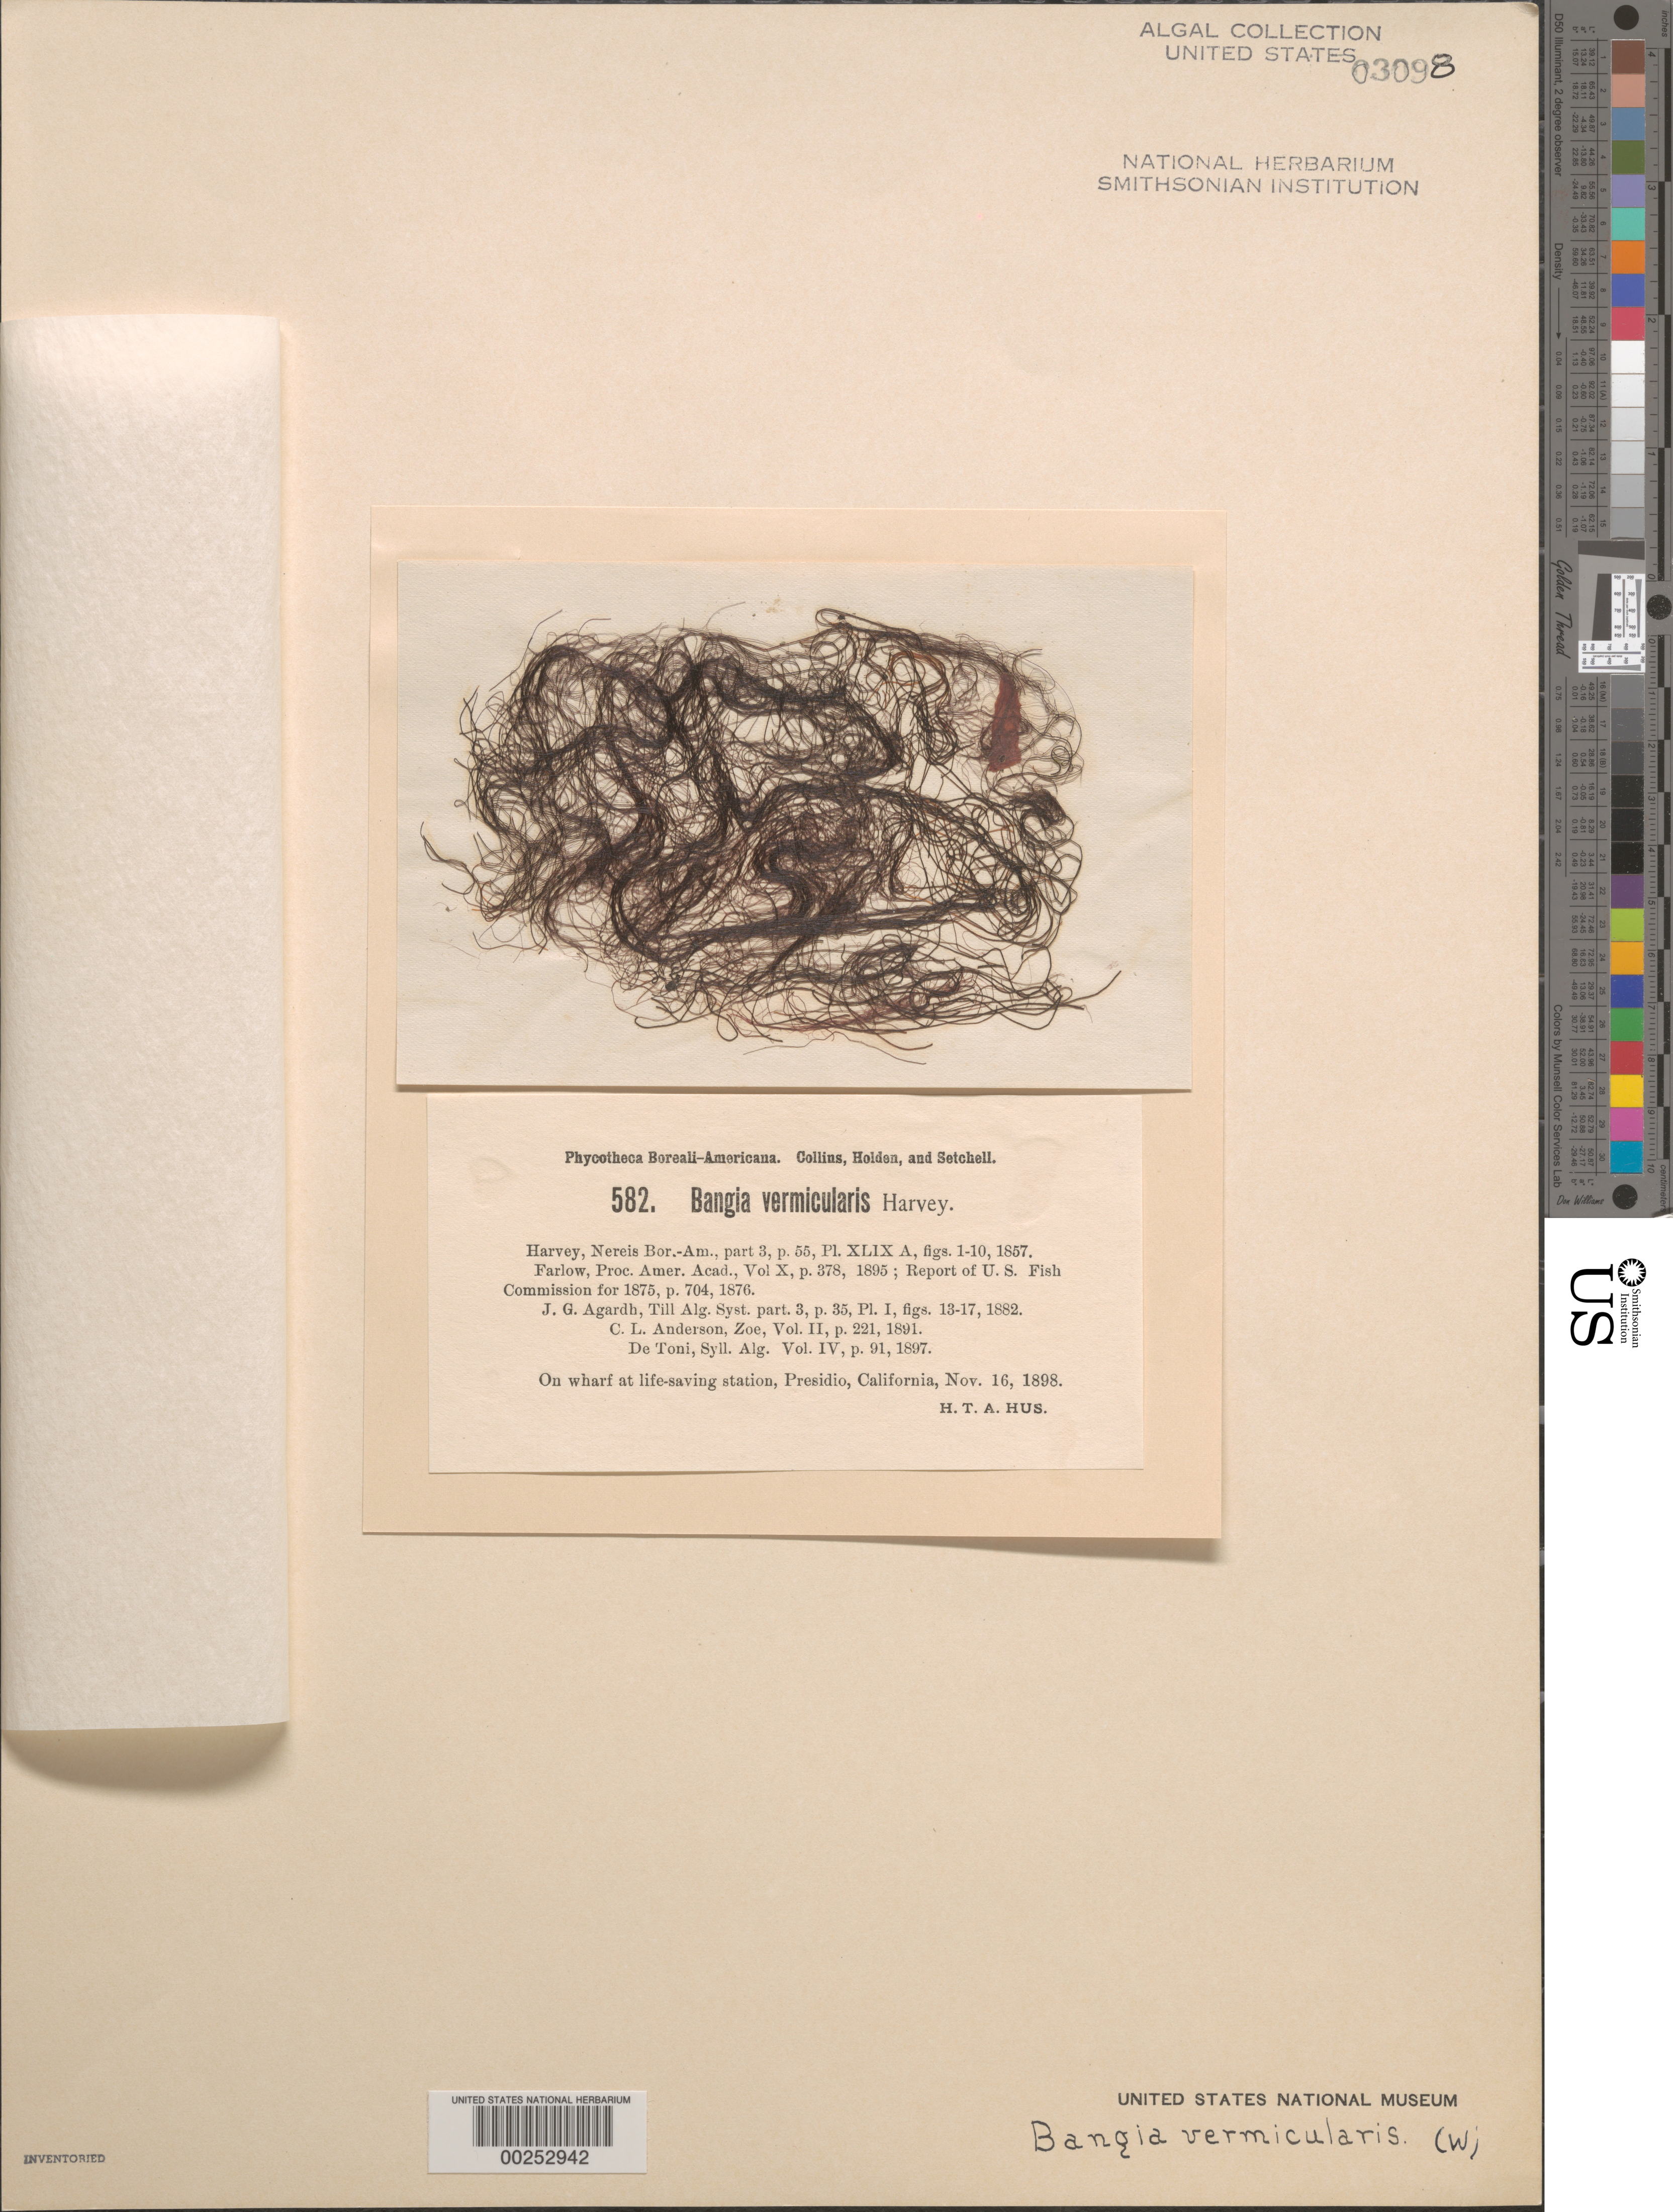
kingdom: Plantae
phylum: Rhodophyta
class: Bangiophyceae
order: Bangiales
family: Bangiaceae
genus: Bangia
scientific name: Bangia vermicularis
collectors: H. T. A. Hus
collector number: PB-A 582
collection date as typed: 16 Nov 1898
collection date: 1898-11-16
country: United States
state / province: California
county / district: Monterey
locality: Presidio, Life Saving Station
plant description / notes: Collins, Holden & Setchell, Phycotheca Boreali-Americana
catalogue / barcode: US 3098